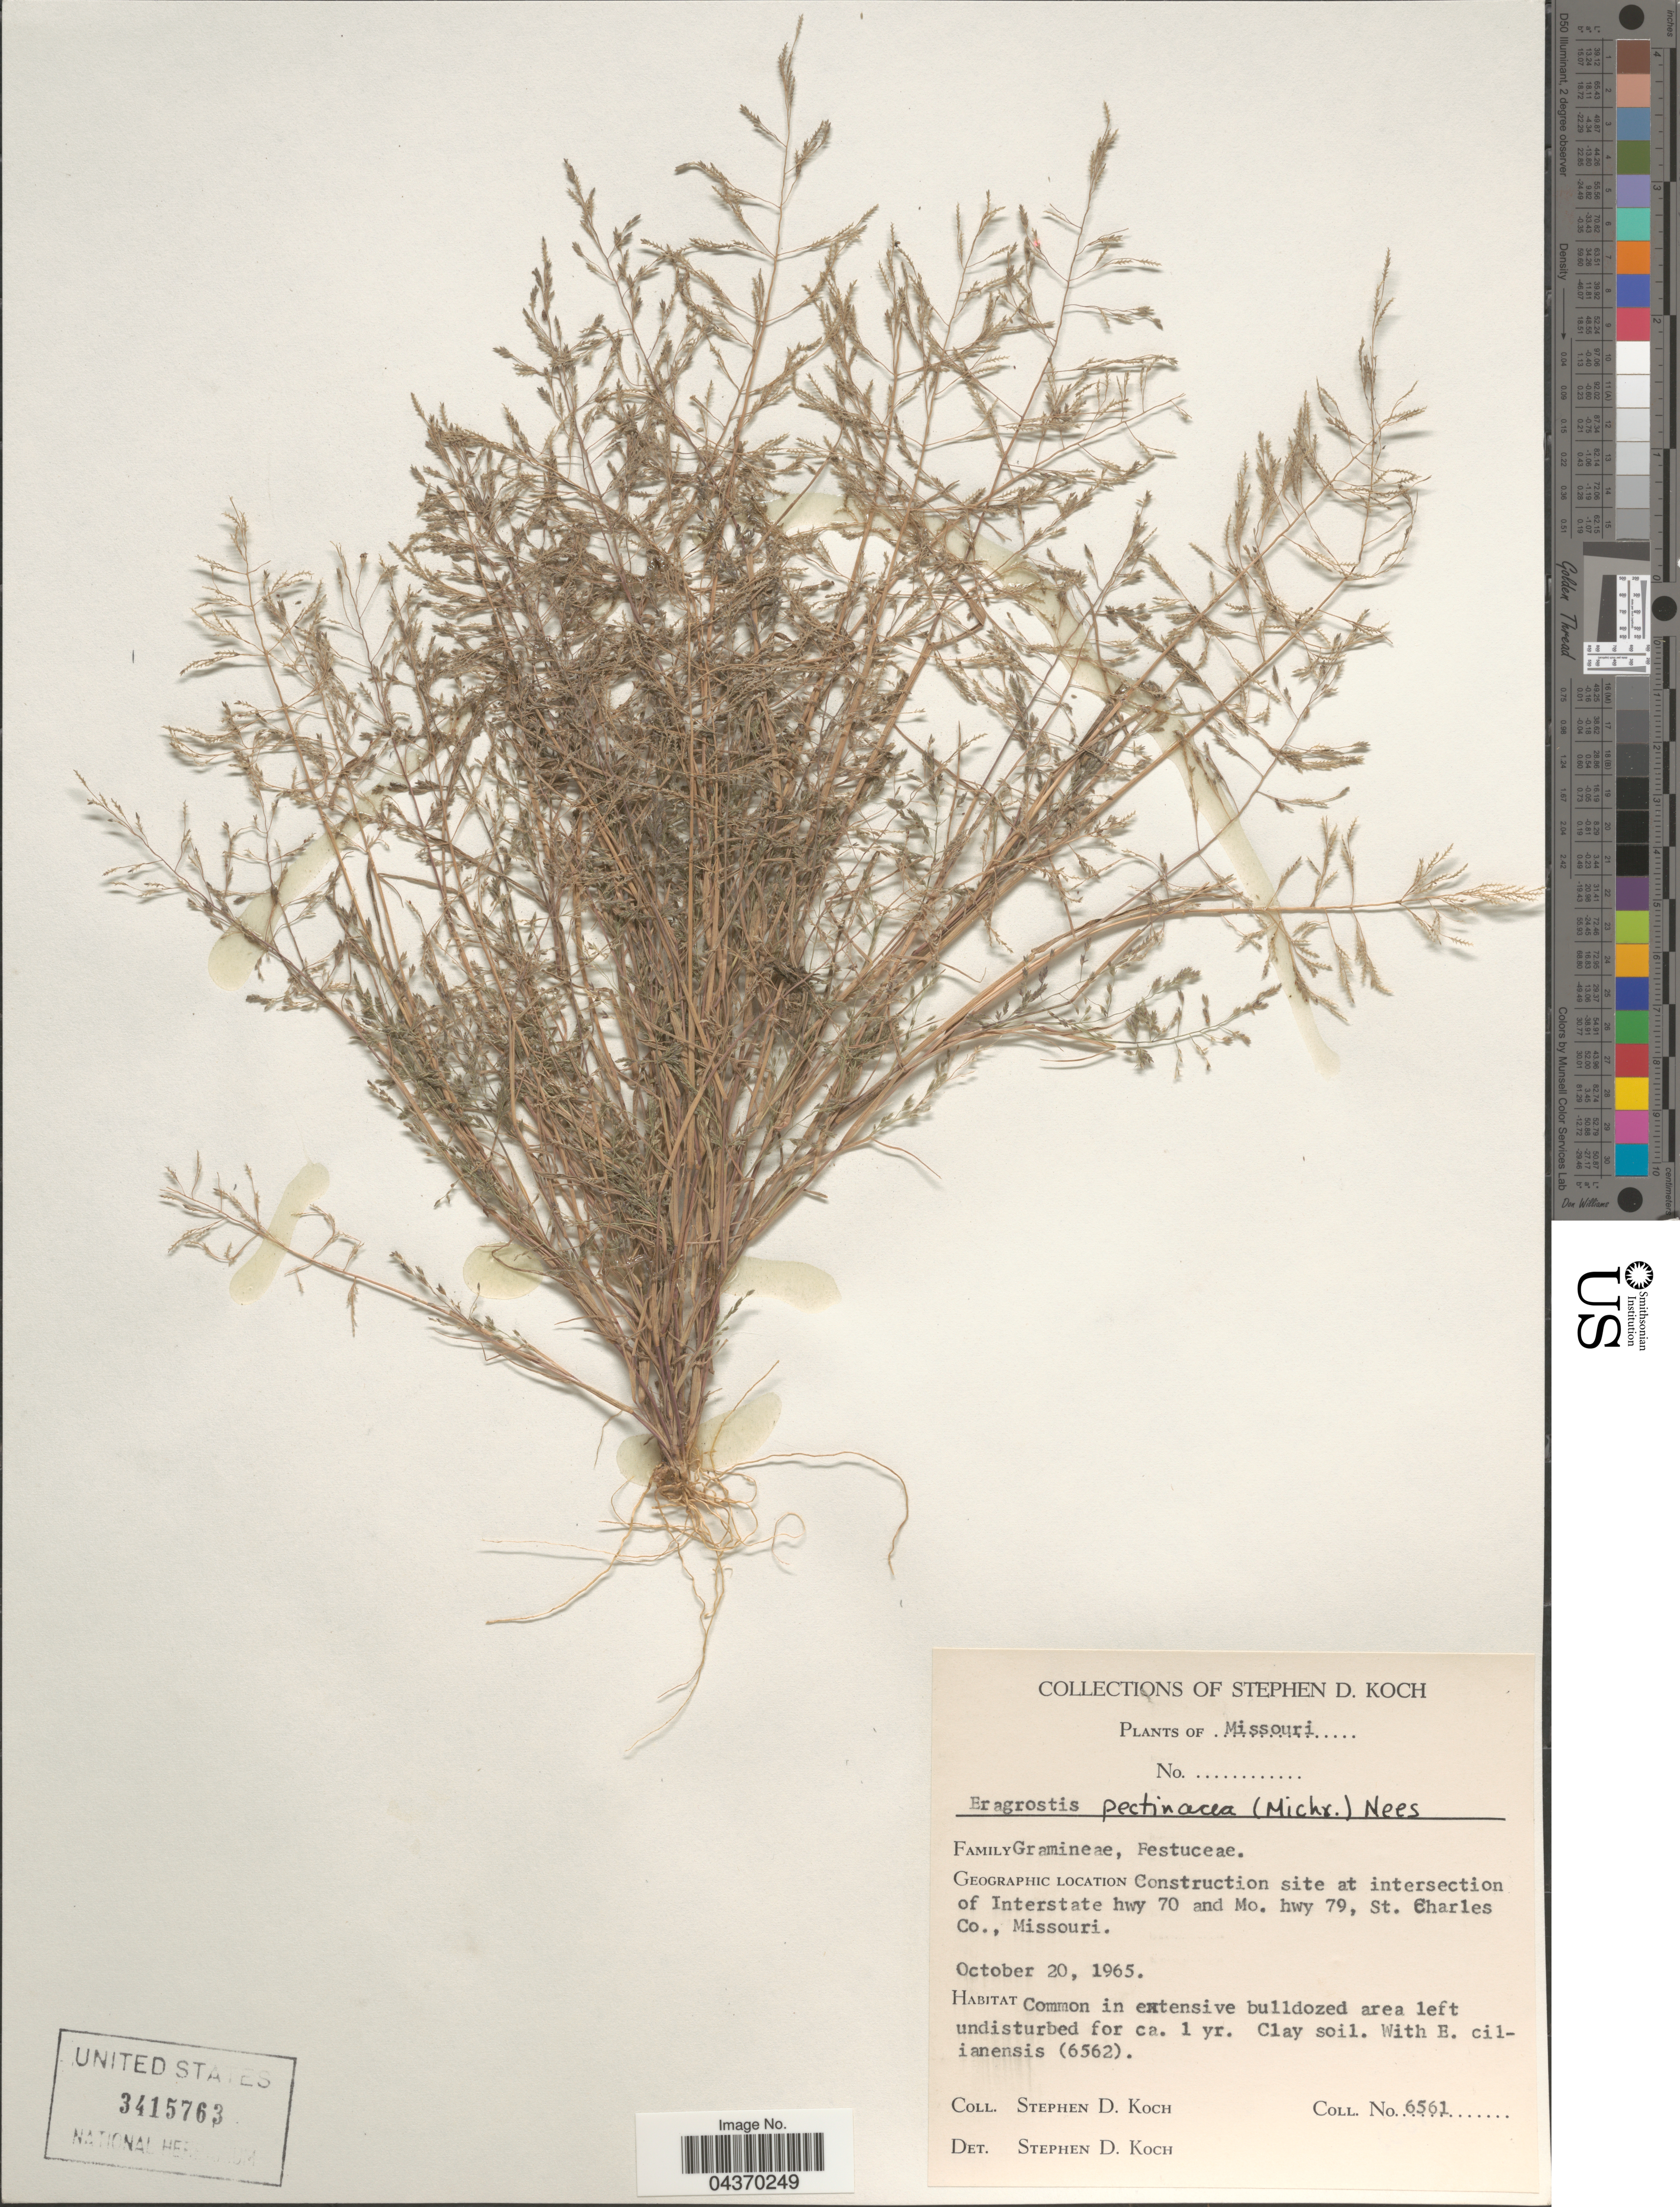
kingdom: Plantae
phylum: Tracheophyta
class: Liliopsida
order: Poales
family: Poaceae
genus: Eragrostis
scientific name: Eragrostis pectinacea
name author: (Michx.) Nees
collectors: S. D. Koch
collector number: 6561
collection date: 1965-10-20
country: United States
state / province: Missouri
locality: Construction site at intersection of Interstate hwy 70 and Mo. hwy 79, St. Charles Co.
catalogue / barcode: US 3415763